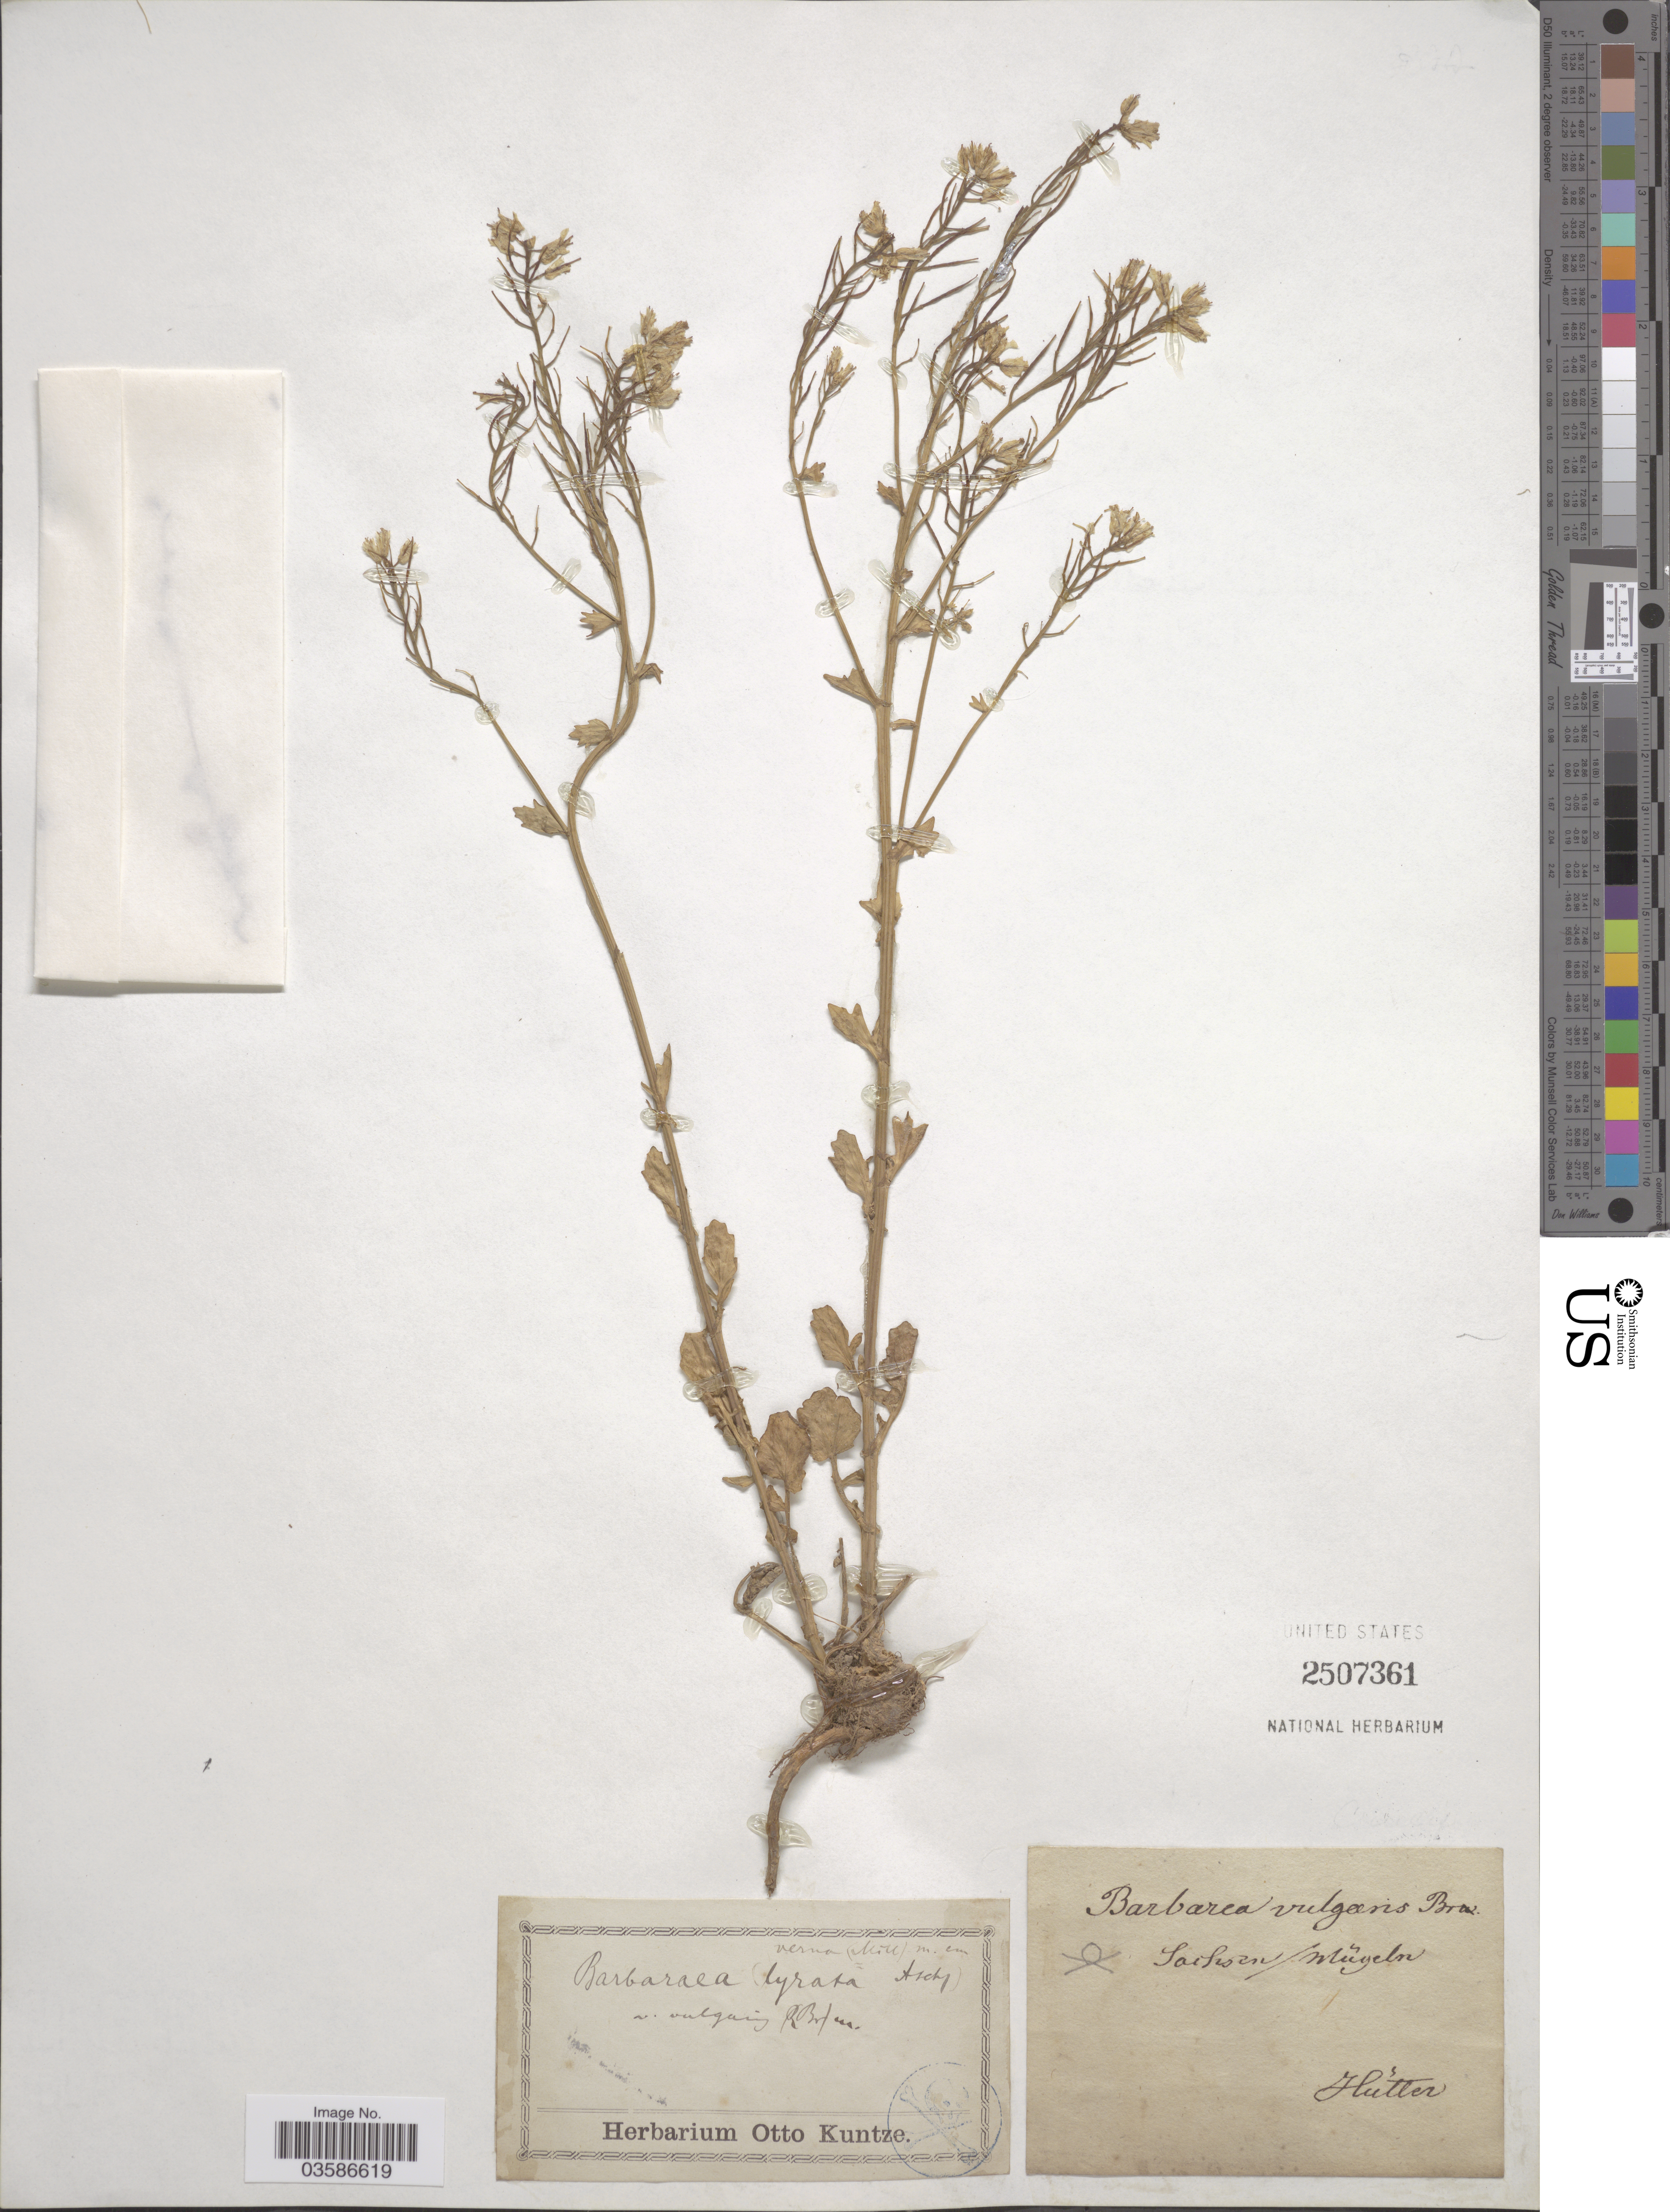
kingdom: Plantae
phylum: Tracheophyta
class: Magnoliopsida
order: Brassicales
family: Brassicaceae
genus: Barbarea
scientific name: Barbarea vulgaris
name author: W.T. Aiton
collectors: Hütter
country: Germany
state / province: Sachsen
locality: Mügeln.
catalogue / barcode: US 2507361